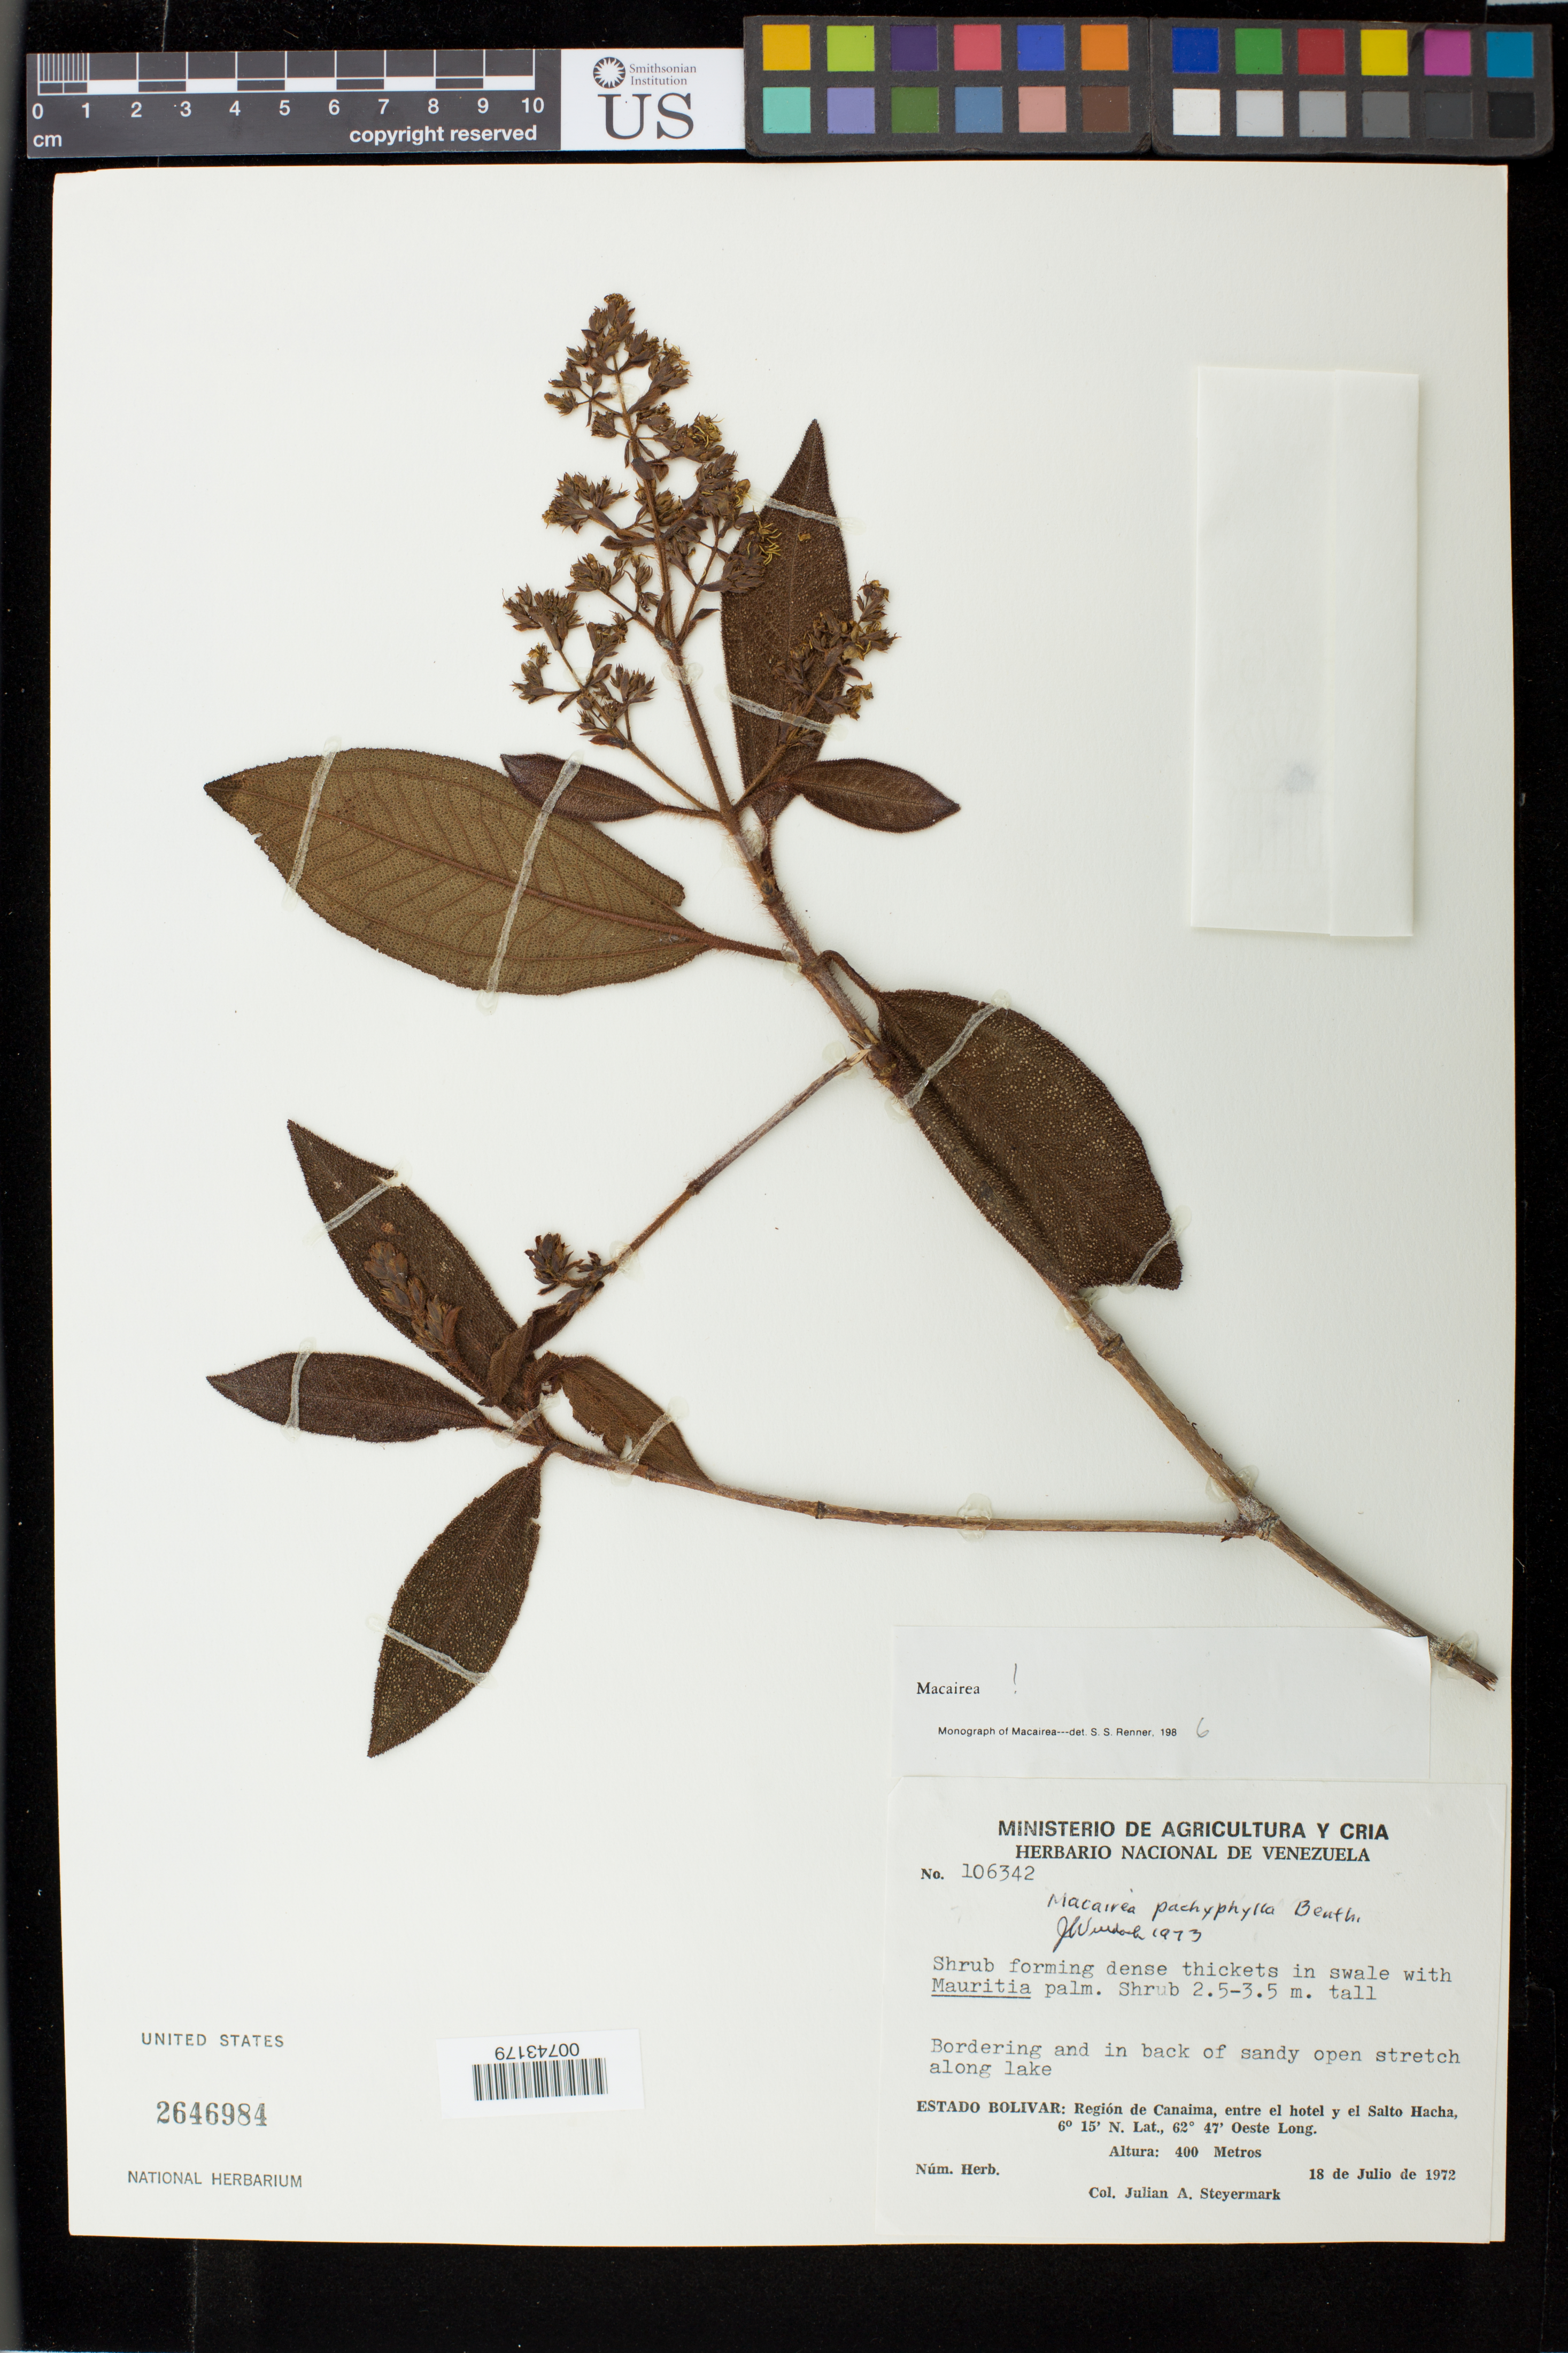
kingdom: Plantae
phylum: Tracheophyta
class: Magnoliopsida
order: Myrtales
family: Melastomataceae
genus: Macairea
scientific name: Macairea pachyphylla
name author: Benth.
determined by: Wurdack, John J., (US), US (UNITED STATES)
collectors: J. Steyermark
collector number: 106342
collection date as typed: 18-Jul-72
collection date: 1972-07-18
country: Venezuela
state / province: Bolívar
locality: Region de Canaima, entre el hotel y el Salto Hacha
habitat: Bordering and in back of sandy open stretch along lake.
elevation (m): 400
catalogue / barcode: US 2646984